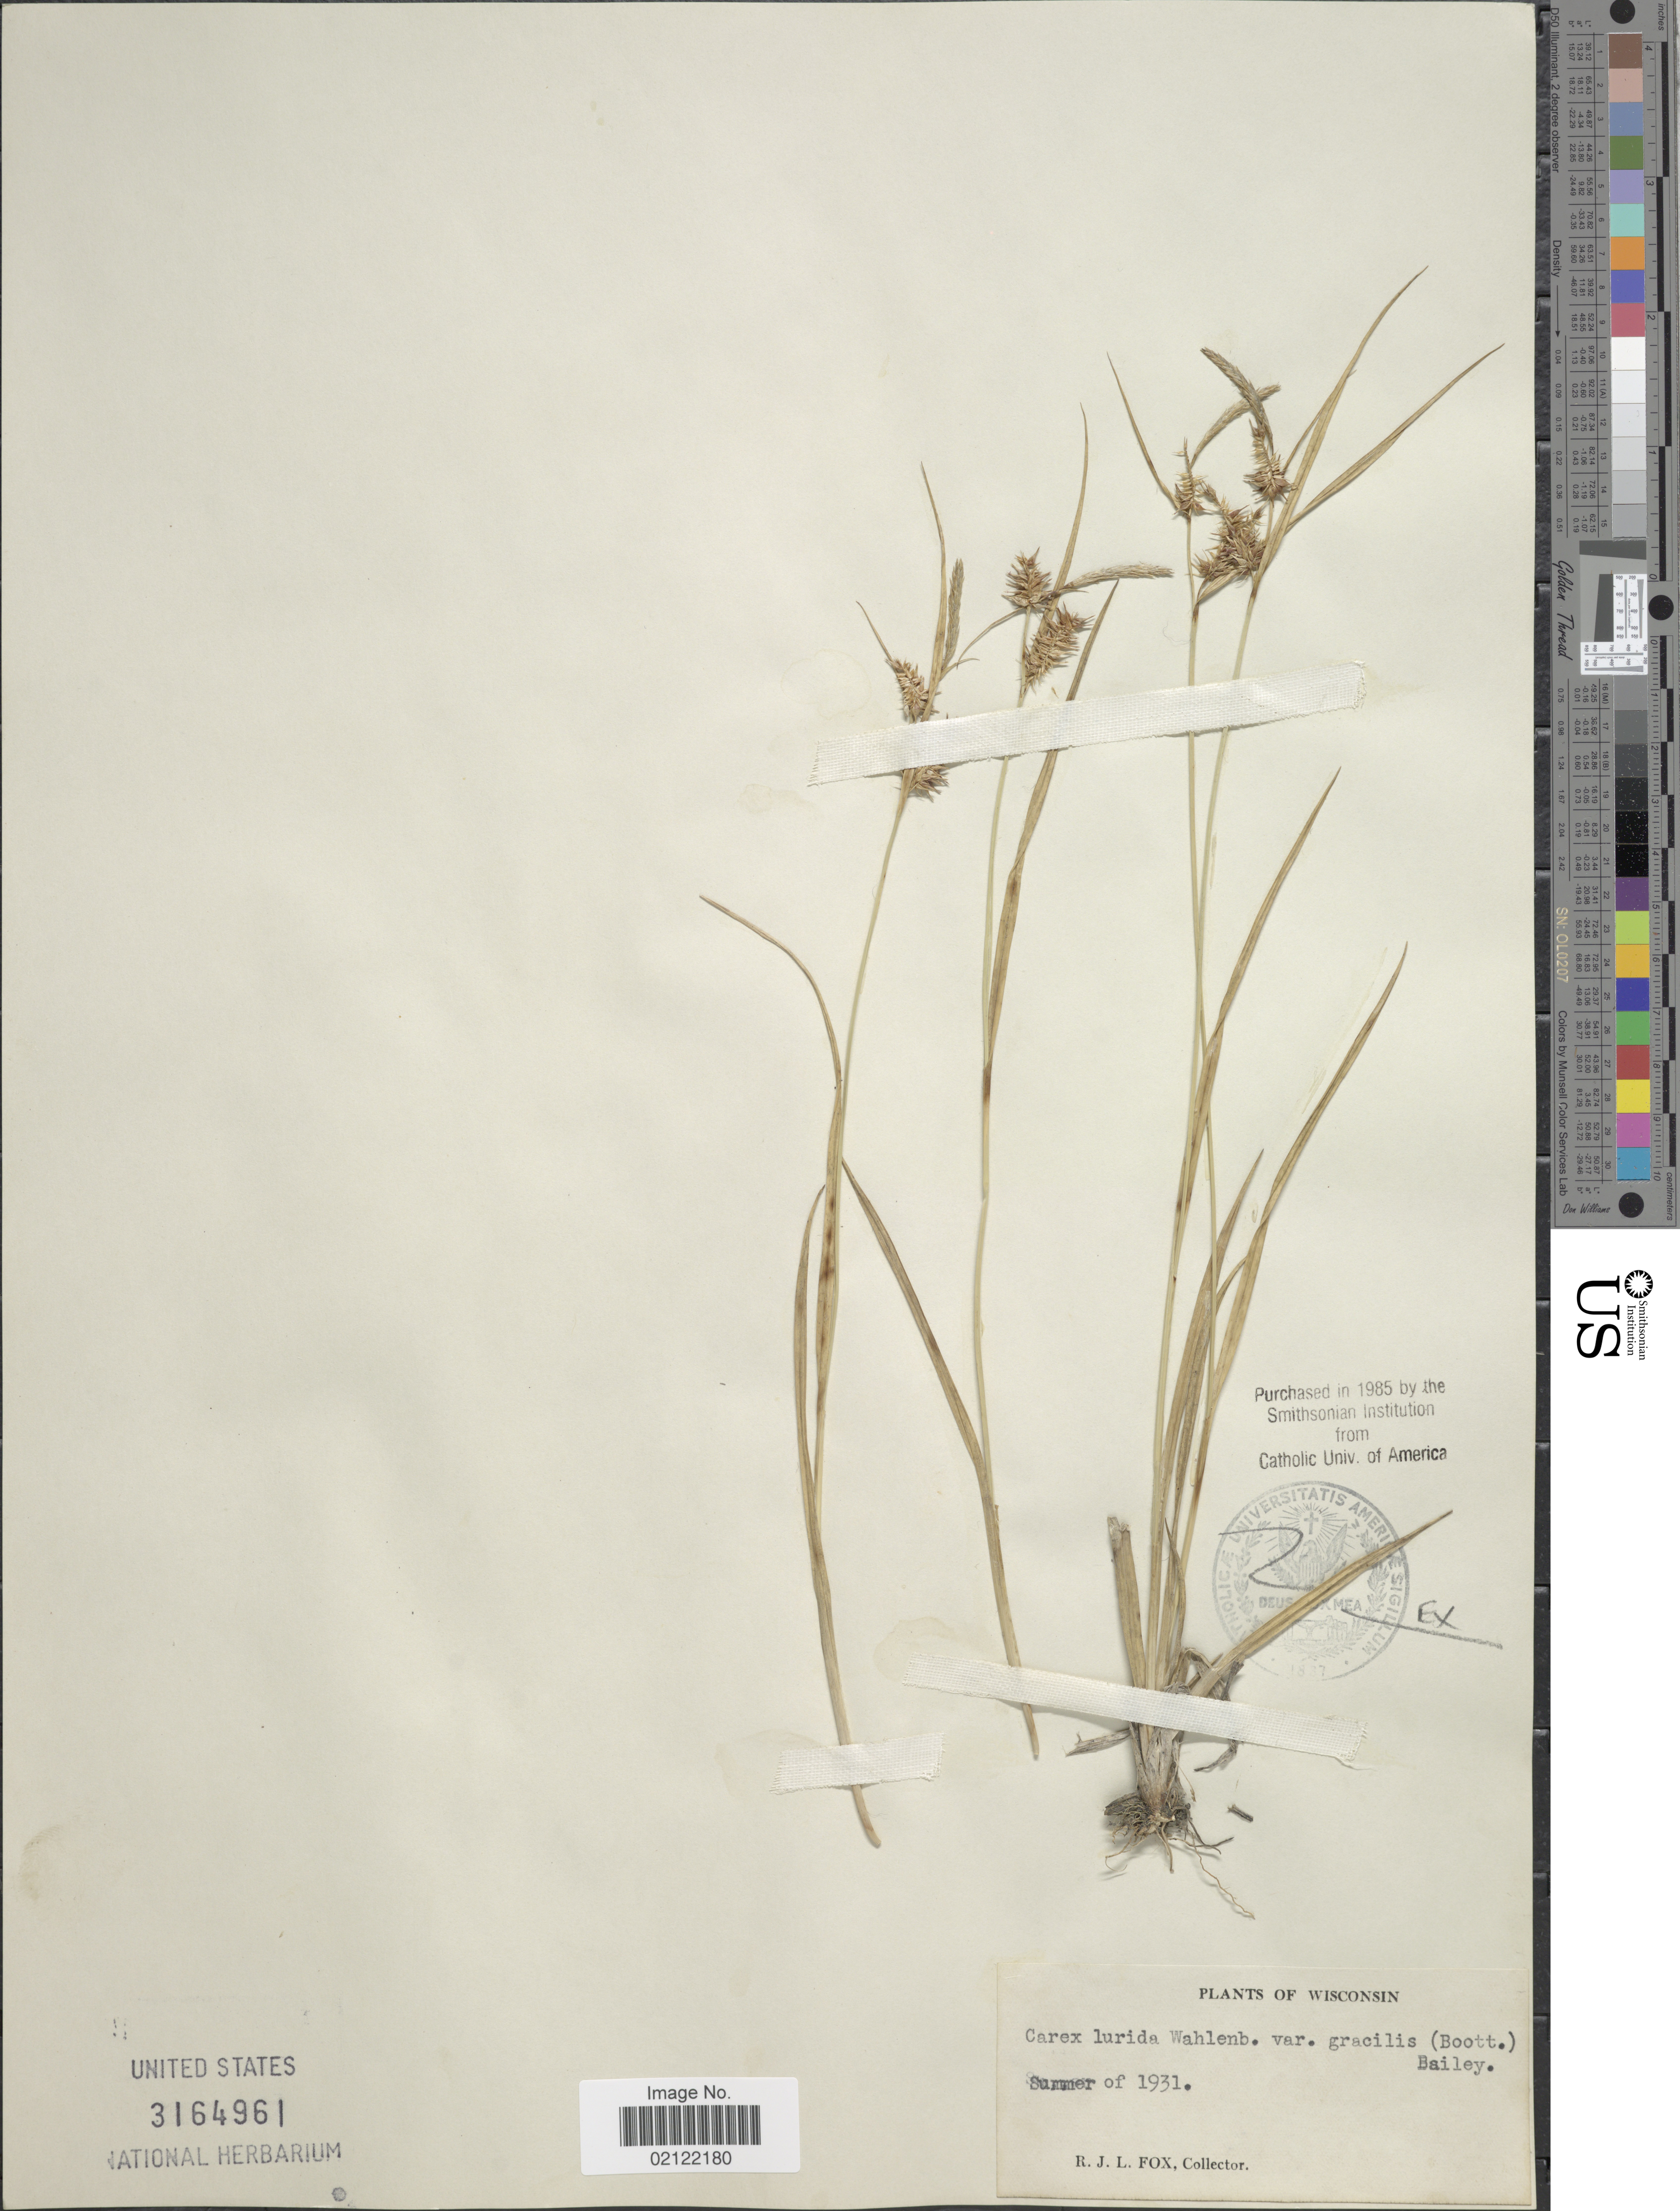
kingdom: Plantae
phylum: Tracheophyta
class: Liliopsida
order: Poales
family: Cyperaceae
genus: Carex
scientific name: Carex lurida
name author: Wahlenb.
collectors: R. Fox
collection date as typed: Summer of 1931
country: United States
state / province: Wisconsin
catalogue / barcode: US 3164961